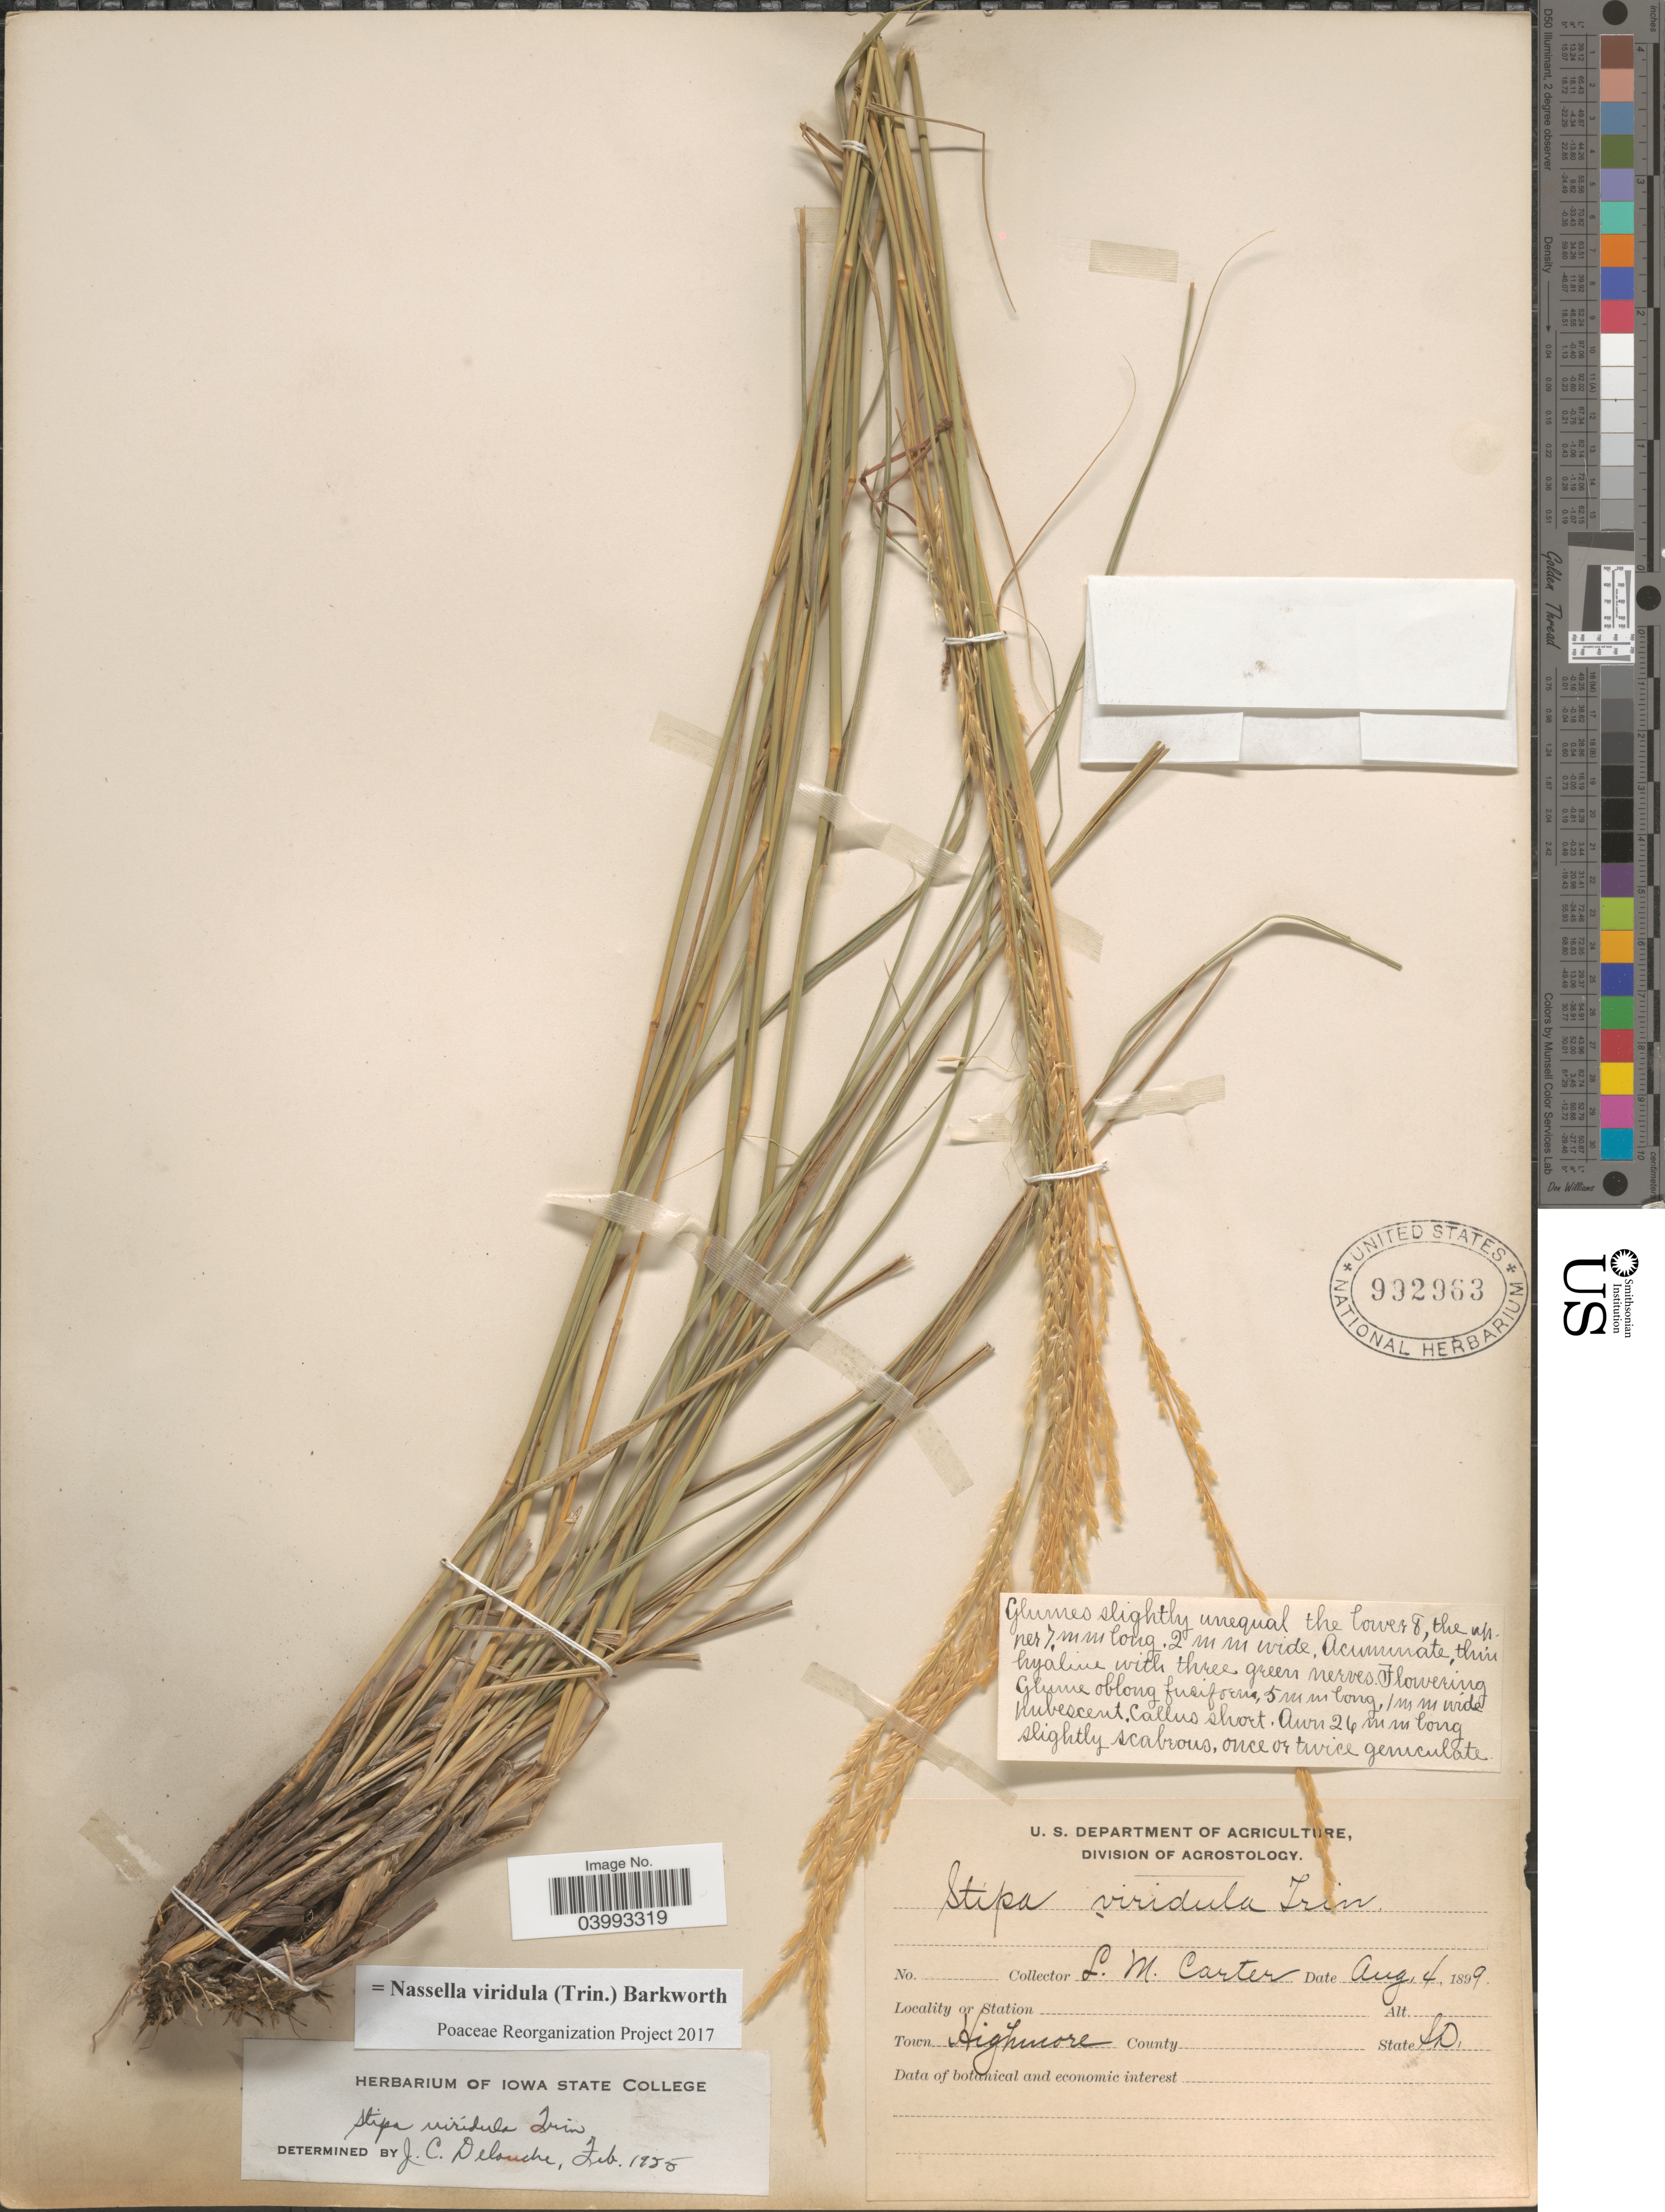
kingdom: Plantae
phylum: Tracheophyta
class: Liliopsida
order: Poales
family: Poaceae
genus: Nassella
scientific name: Nassella viridula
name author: (Trin.) Barkworth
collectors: L. W. Carter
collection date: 1899-08-04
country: United States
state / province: South Dakota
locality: Town highmore.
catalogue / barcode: US 992963